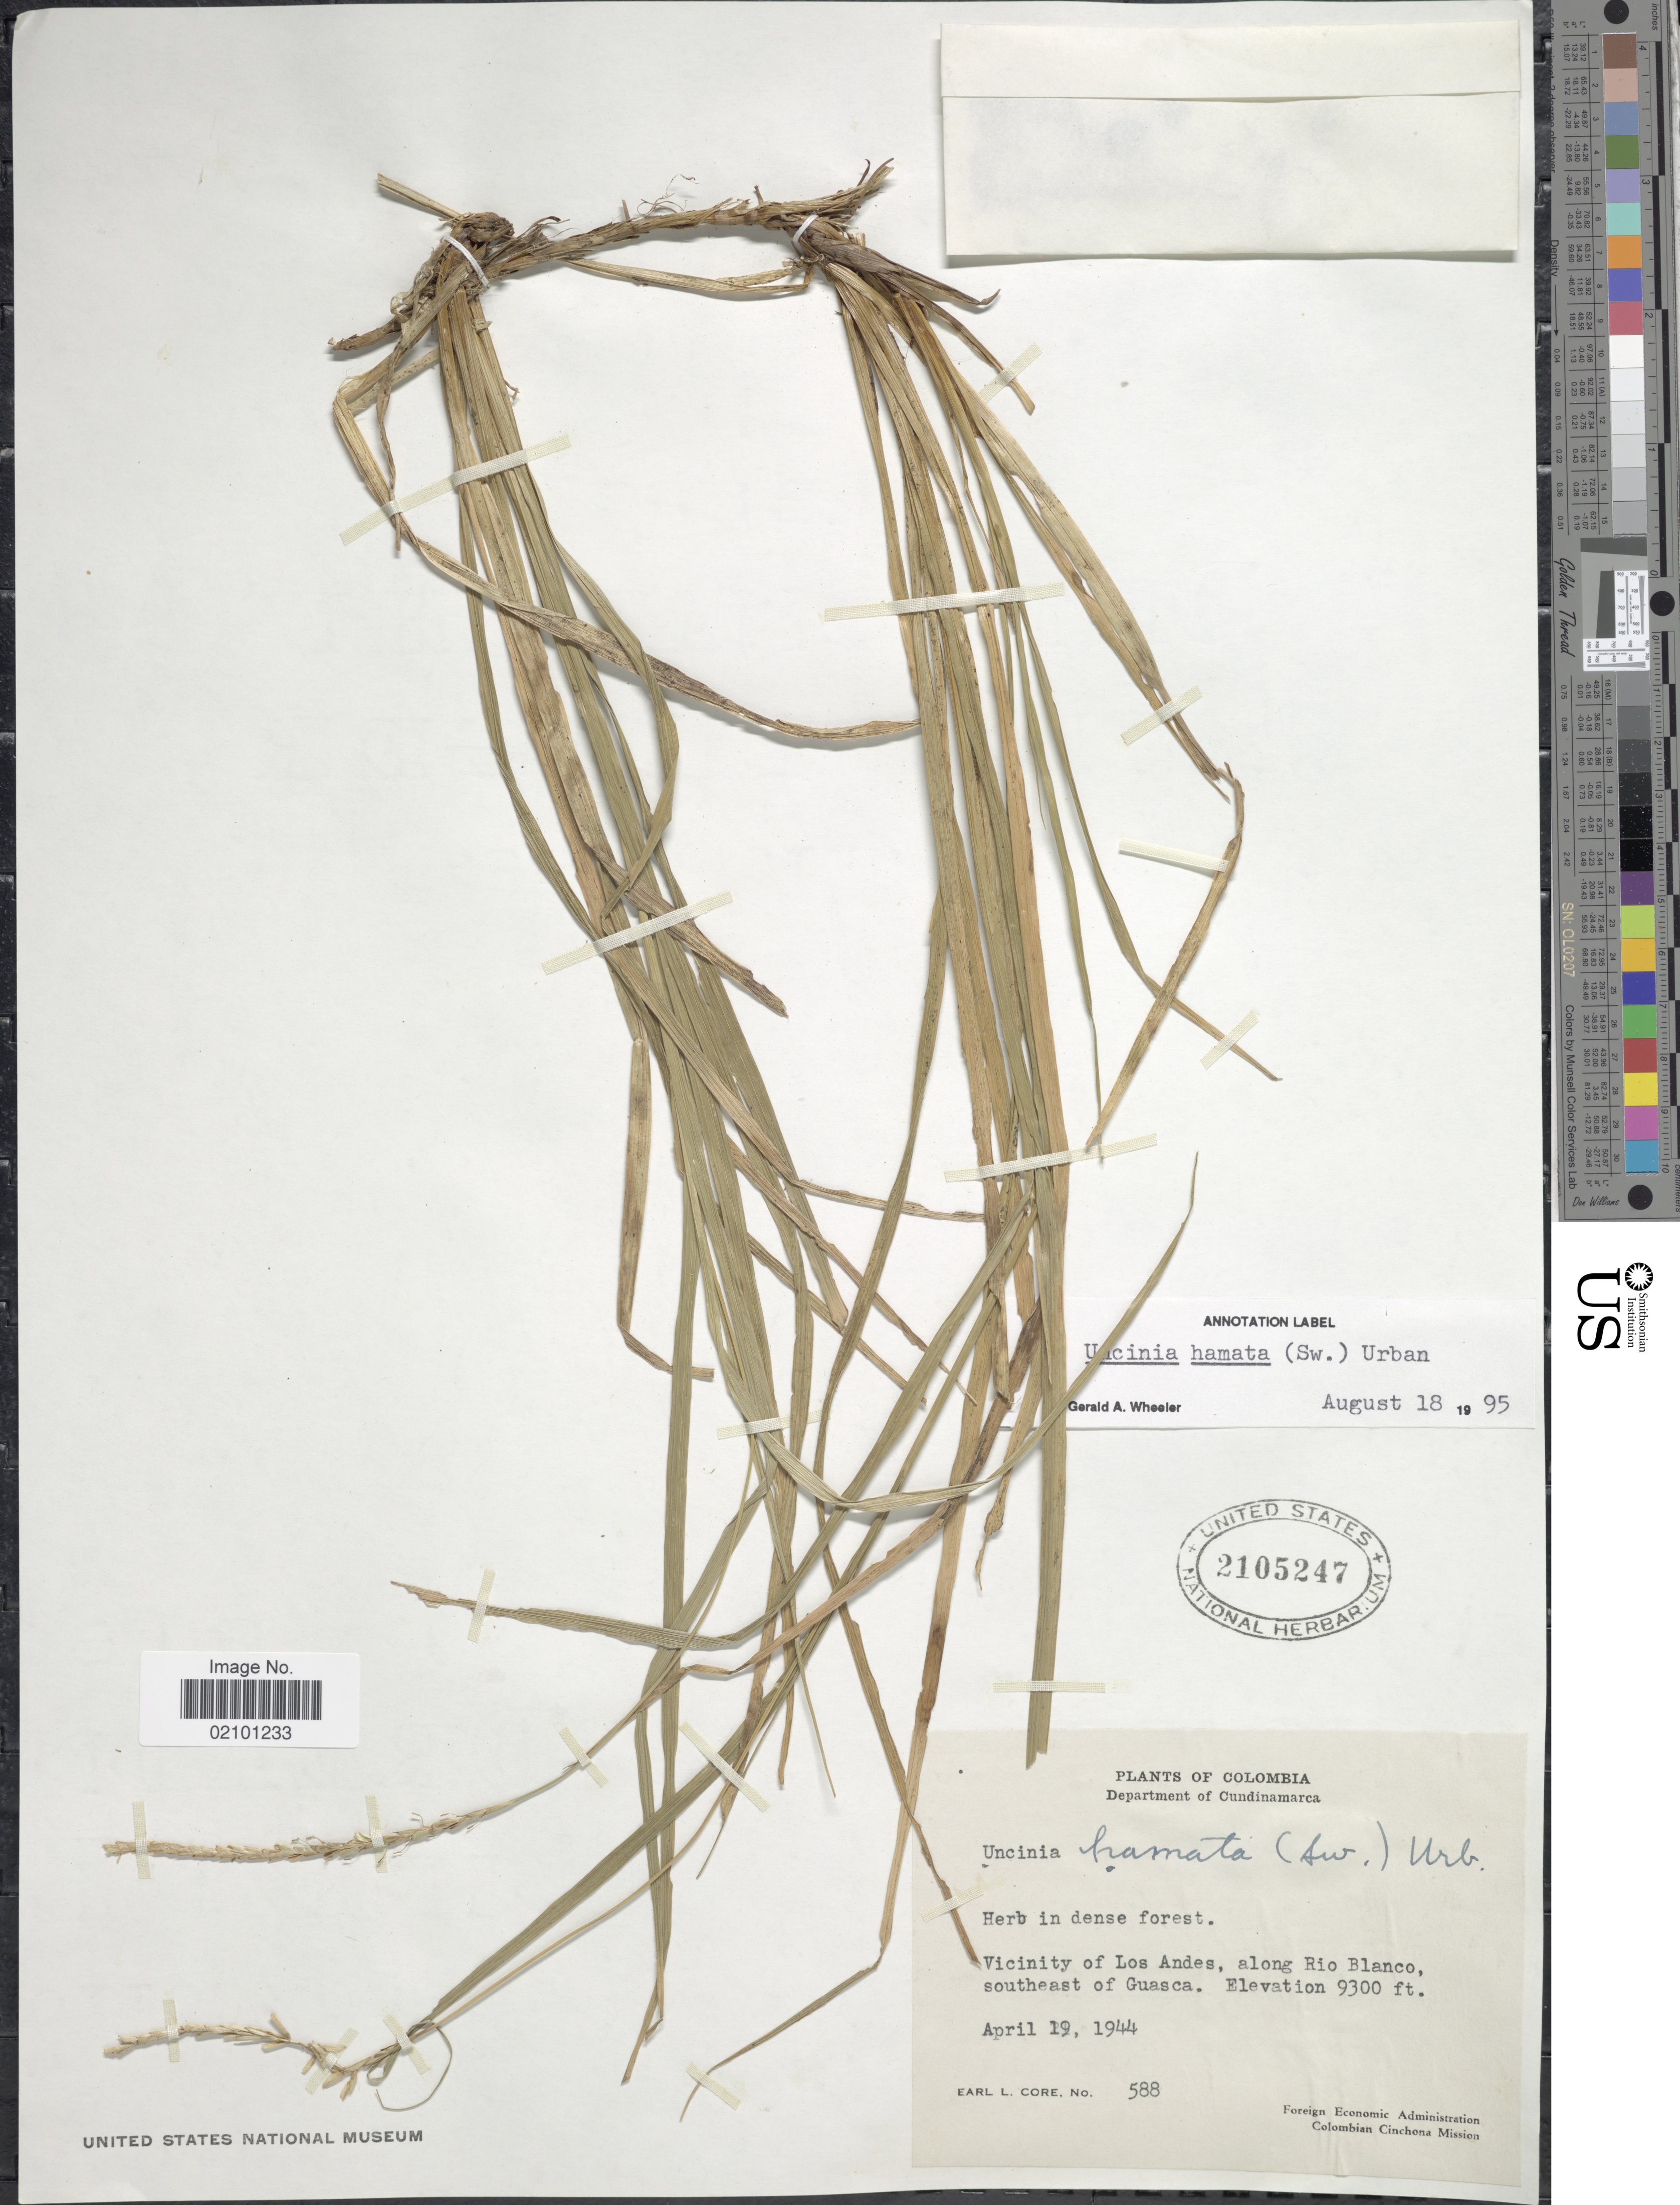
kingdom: Plantae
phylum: Tracheophyta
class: Liliopsida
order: Poales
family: Cyperaceae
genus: Carex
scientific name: Carex hamata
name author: Sw.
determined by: Strong, M. T., (US), Smithsonian Institution - National Museum of Natural History (UNITED STATES)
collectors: E. L. Core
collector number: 588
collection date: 1944-04-19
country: Colombia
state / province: Cundinamarca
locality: Department of Cundinamarca. Vicinity of Los Andes, along Rio Blanco, southeast of Guasca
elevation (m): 2835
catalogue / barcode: US 2105247